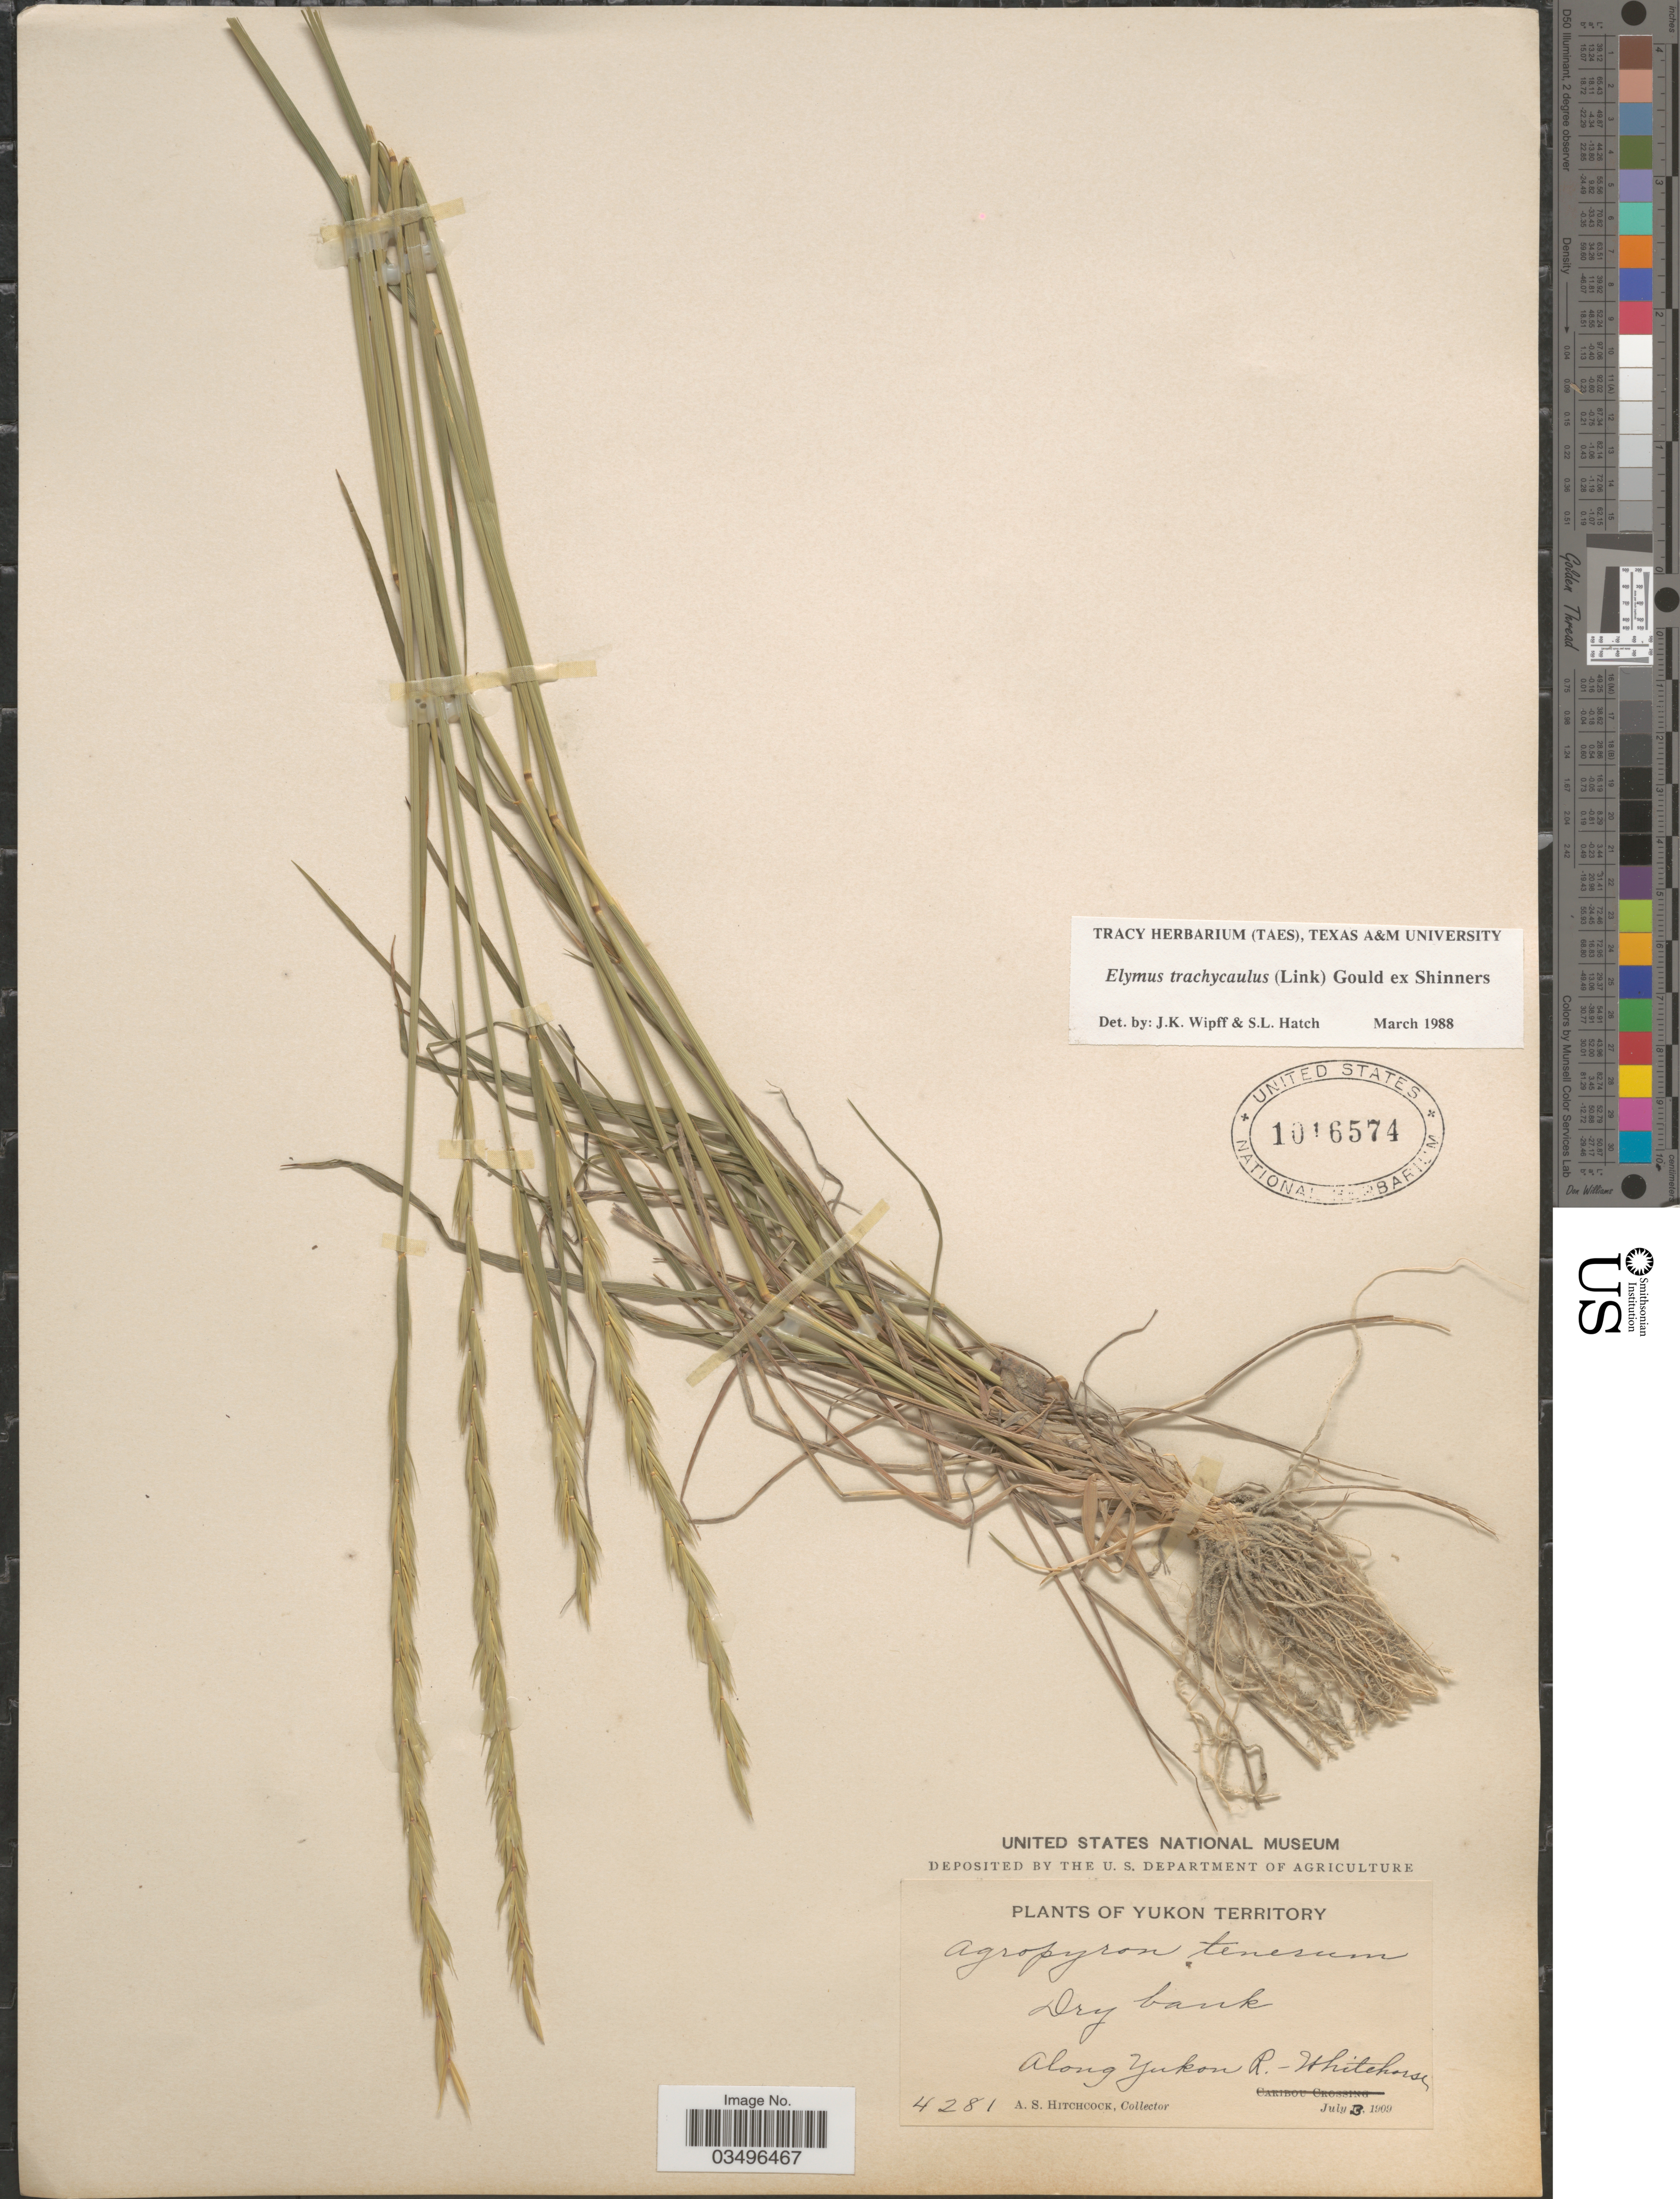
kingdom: Plantae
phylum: Tracheophyta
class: Liliopsida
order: Poales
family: Poaceae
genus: Elymus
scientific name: Elymus trachycaulus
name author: (Link) Gould ex Shinners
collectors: A. S. Hitchcock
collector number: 4281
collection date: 1909-07-03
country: Canada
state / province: Yukon Territory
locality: Dry bank. Along Yukon R. - Whitehorse.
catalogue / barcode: US 1016574